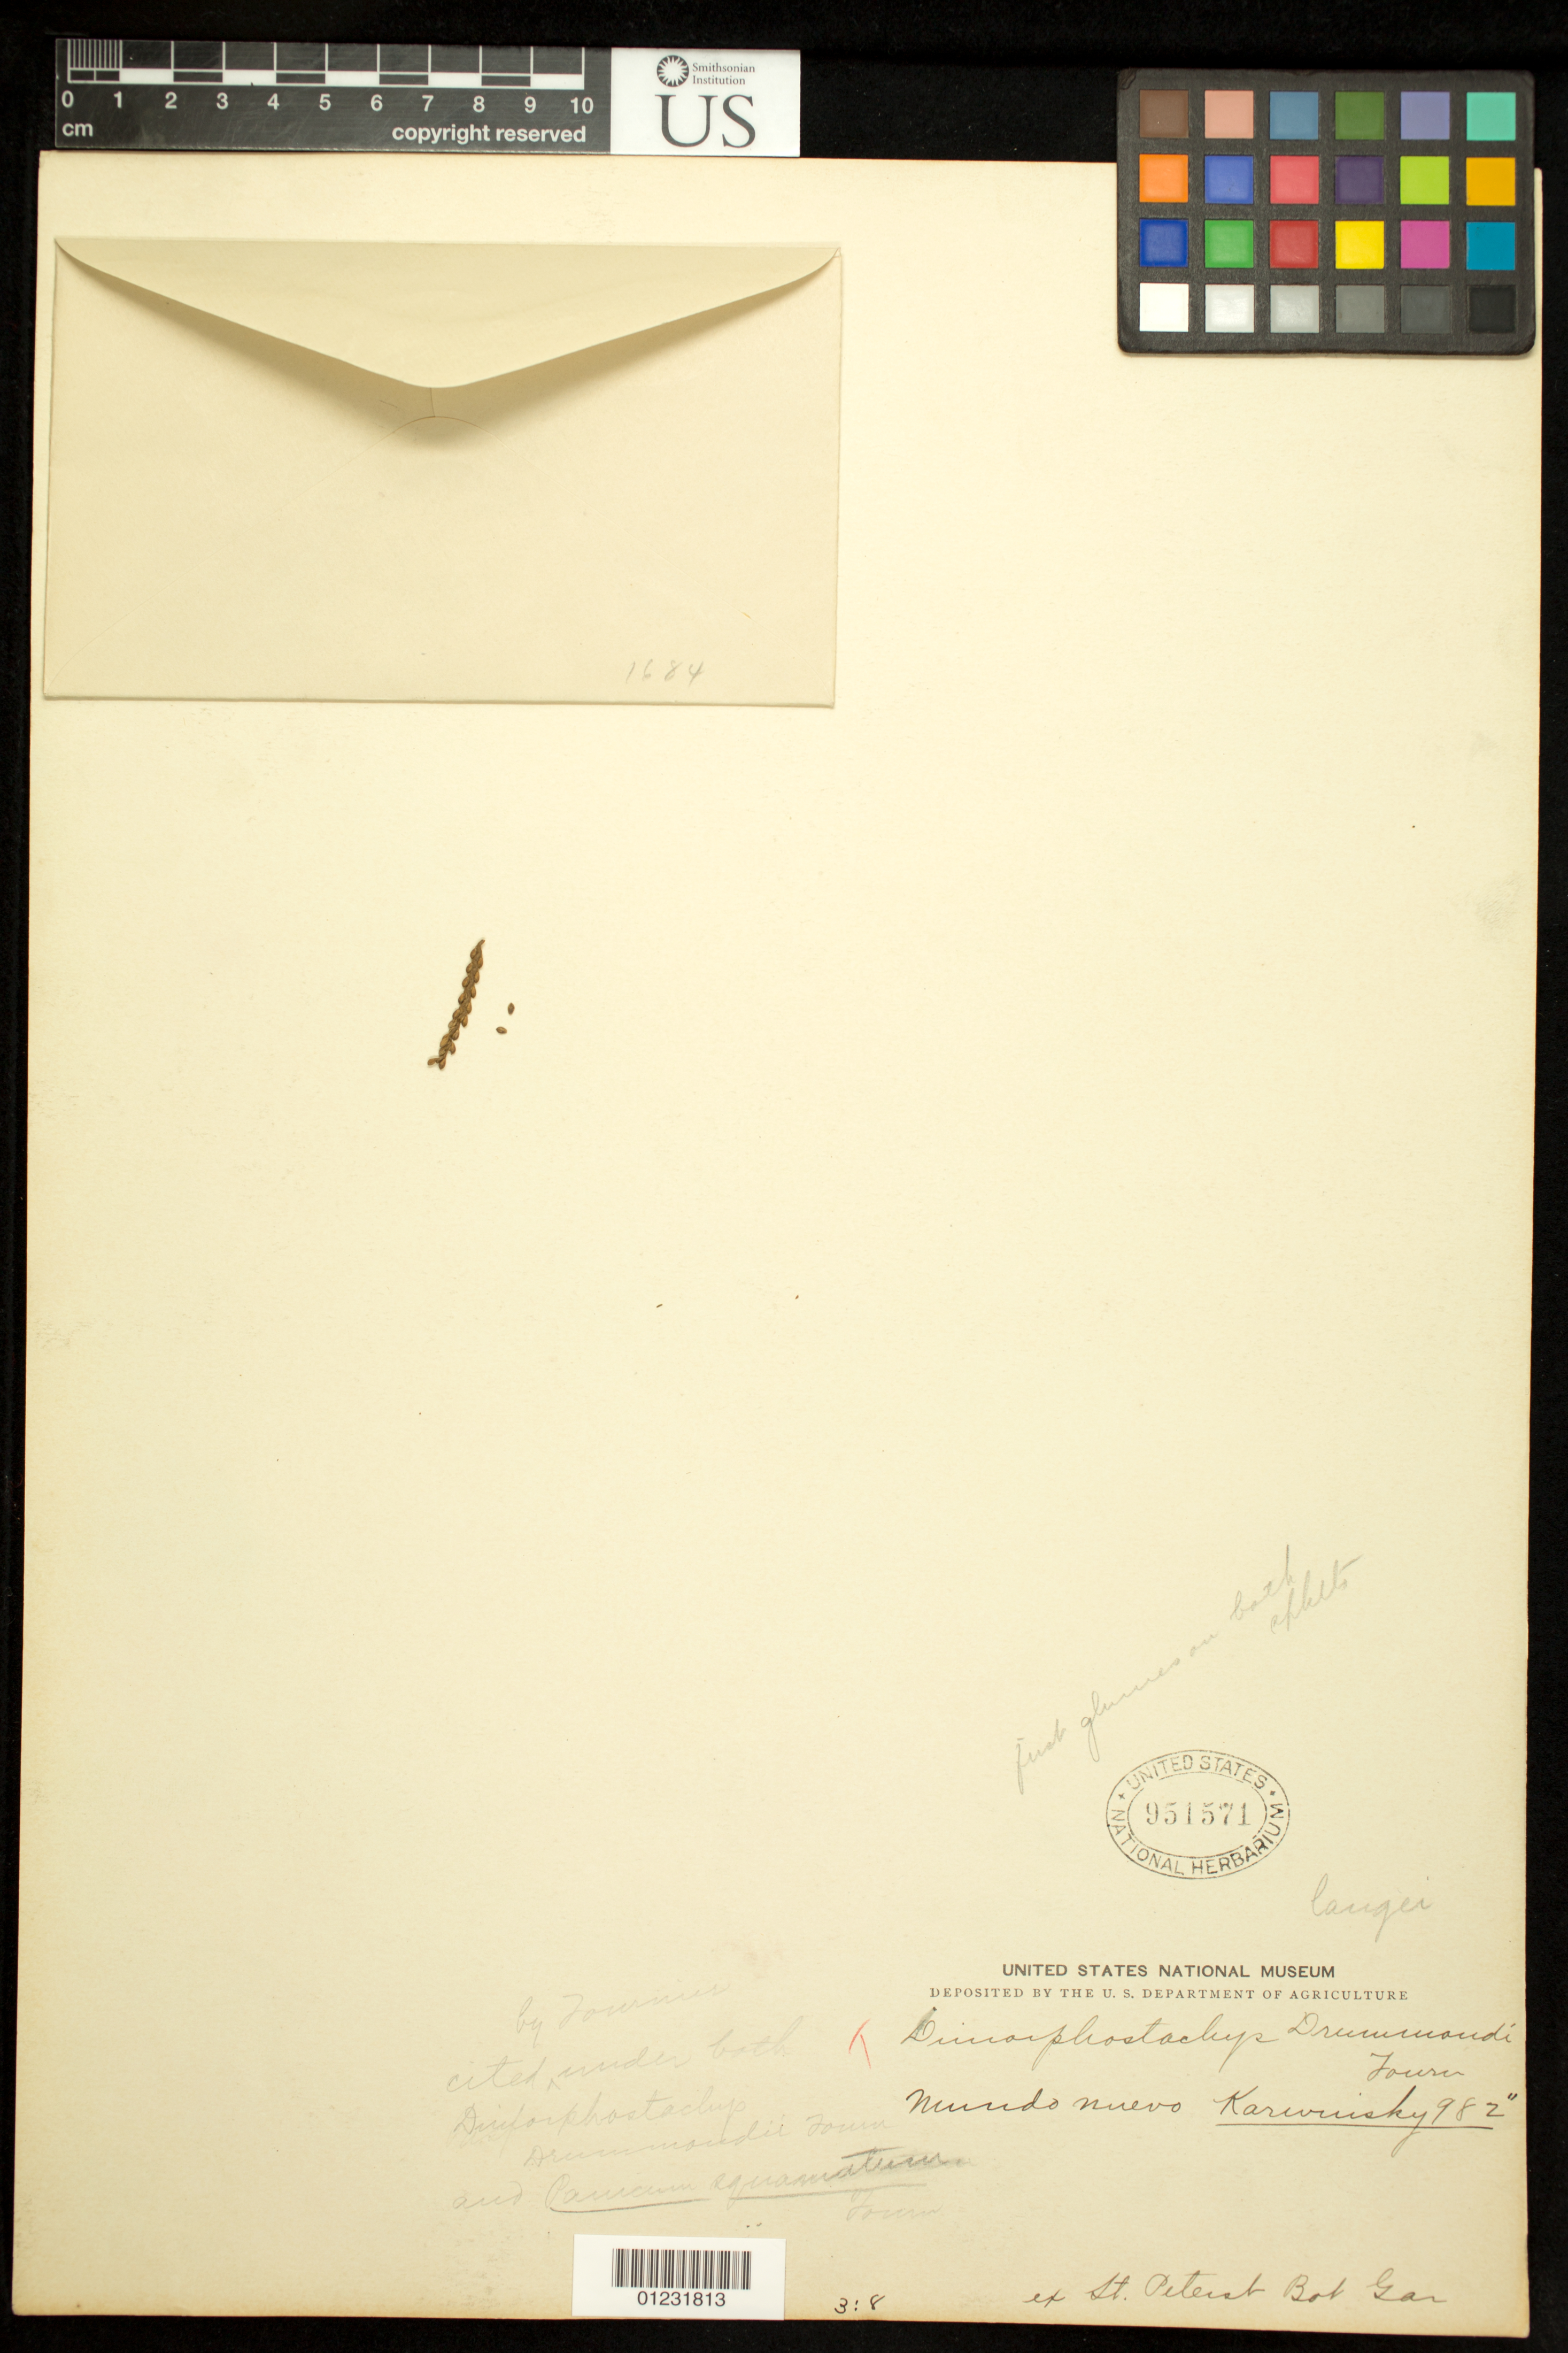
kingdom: Plantae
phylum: Tracheophyta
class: Liliopsida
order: Poales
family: Poaceae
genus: Dimorphostachys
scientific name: Dimorphostachys drummondii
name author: E. Fourn.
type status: Syntype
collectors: W. F. Karwinski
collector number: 982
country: Mexico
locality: Mundo Nuevo.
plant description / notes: Fragmentary material of type specimen ex St. Peterst Bot Gar.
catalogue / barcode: US 951571